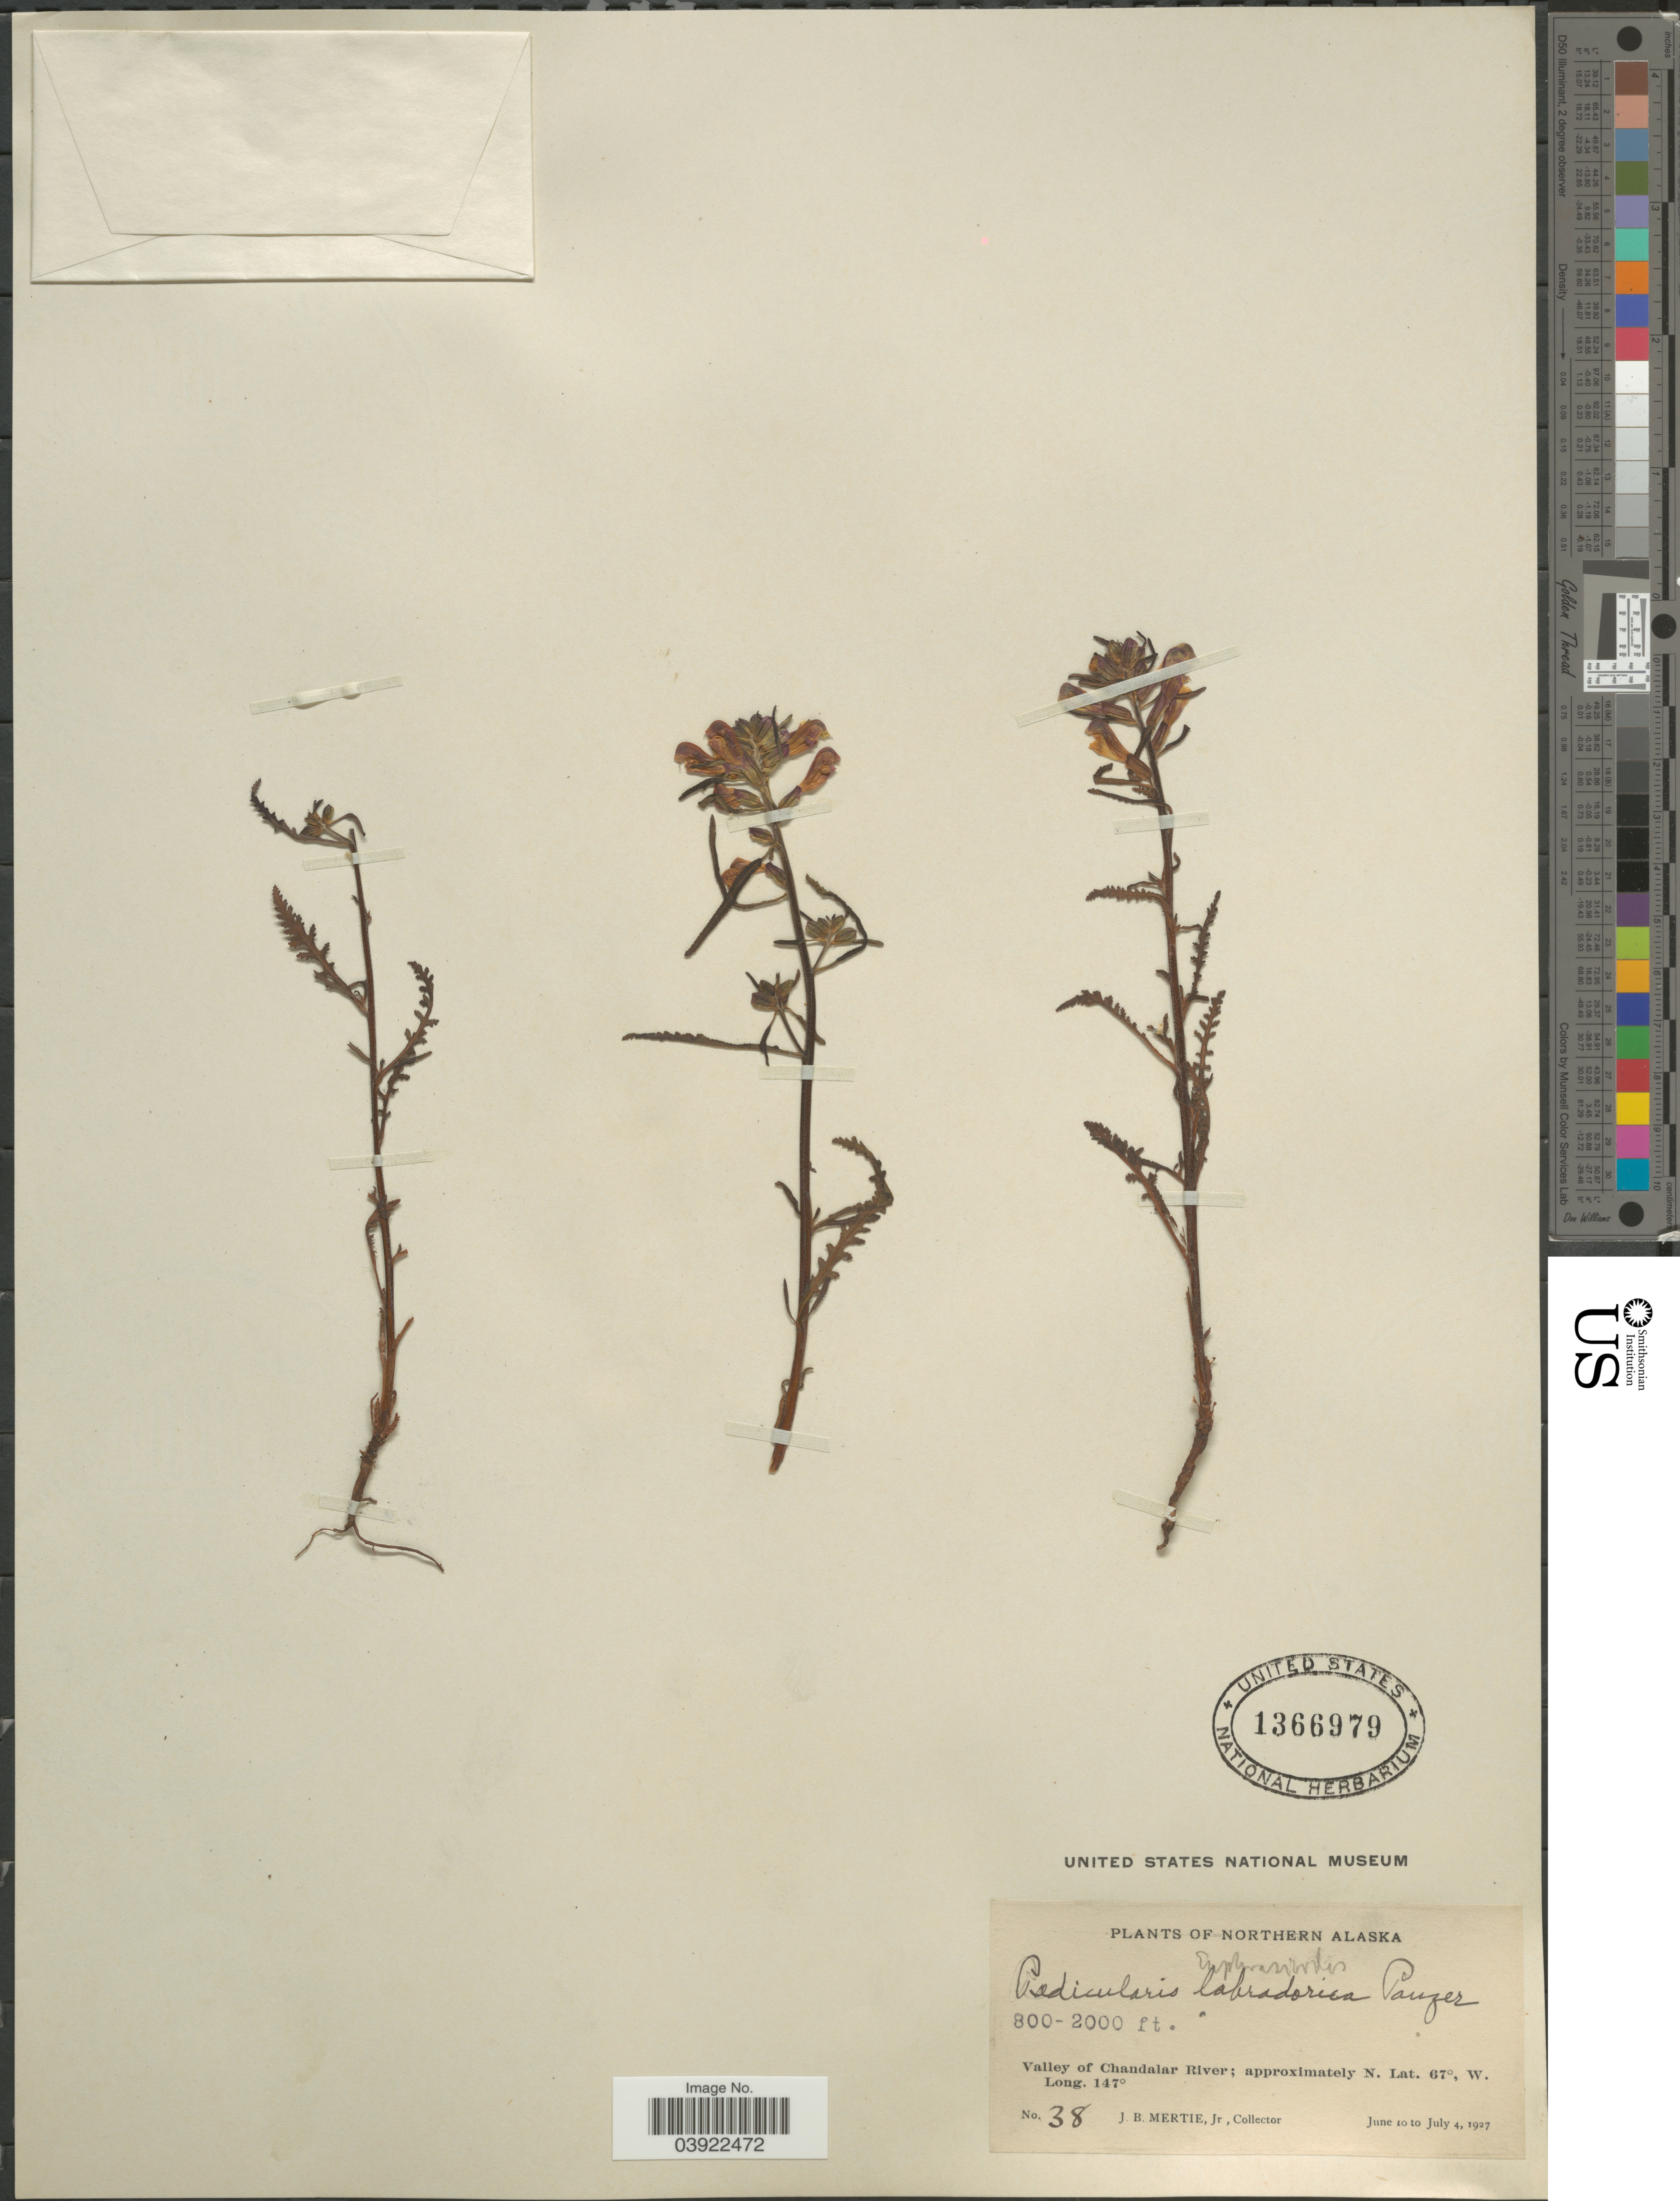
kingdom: Plantae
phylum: Tracheophyta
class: Magnoliopsida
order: Lamiales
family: Orobanchaceae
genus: Pedicularis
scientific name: Pedicularis labradorica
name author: Wirsing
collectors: J. Mertie Jr.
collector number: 38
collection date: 1927-06-10/1927-07-04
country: United States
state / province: Alaska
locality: Northern [unsure placement] Alaska. Valley of Chandalar River.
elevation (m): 244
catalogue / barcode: US 1366979